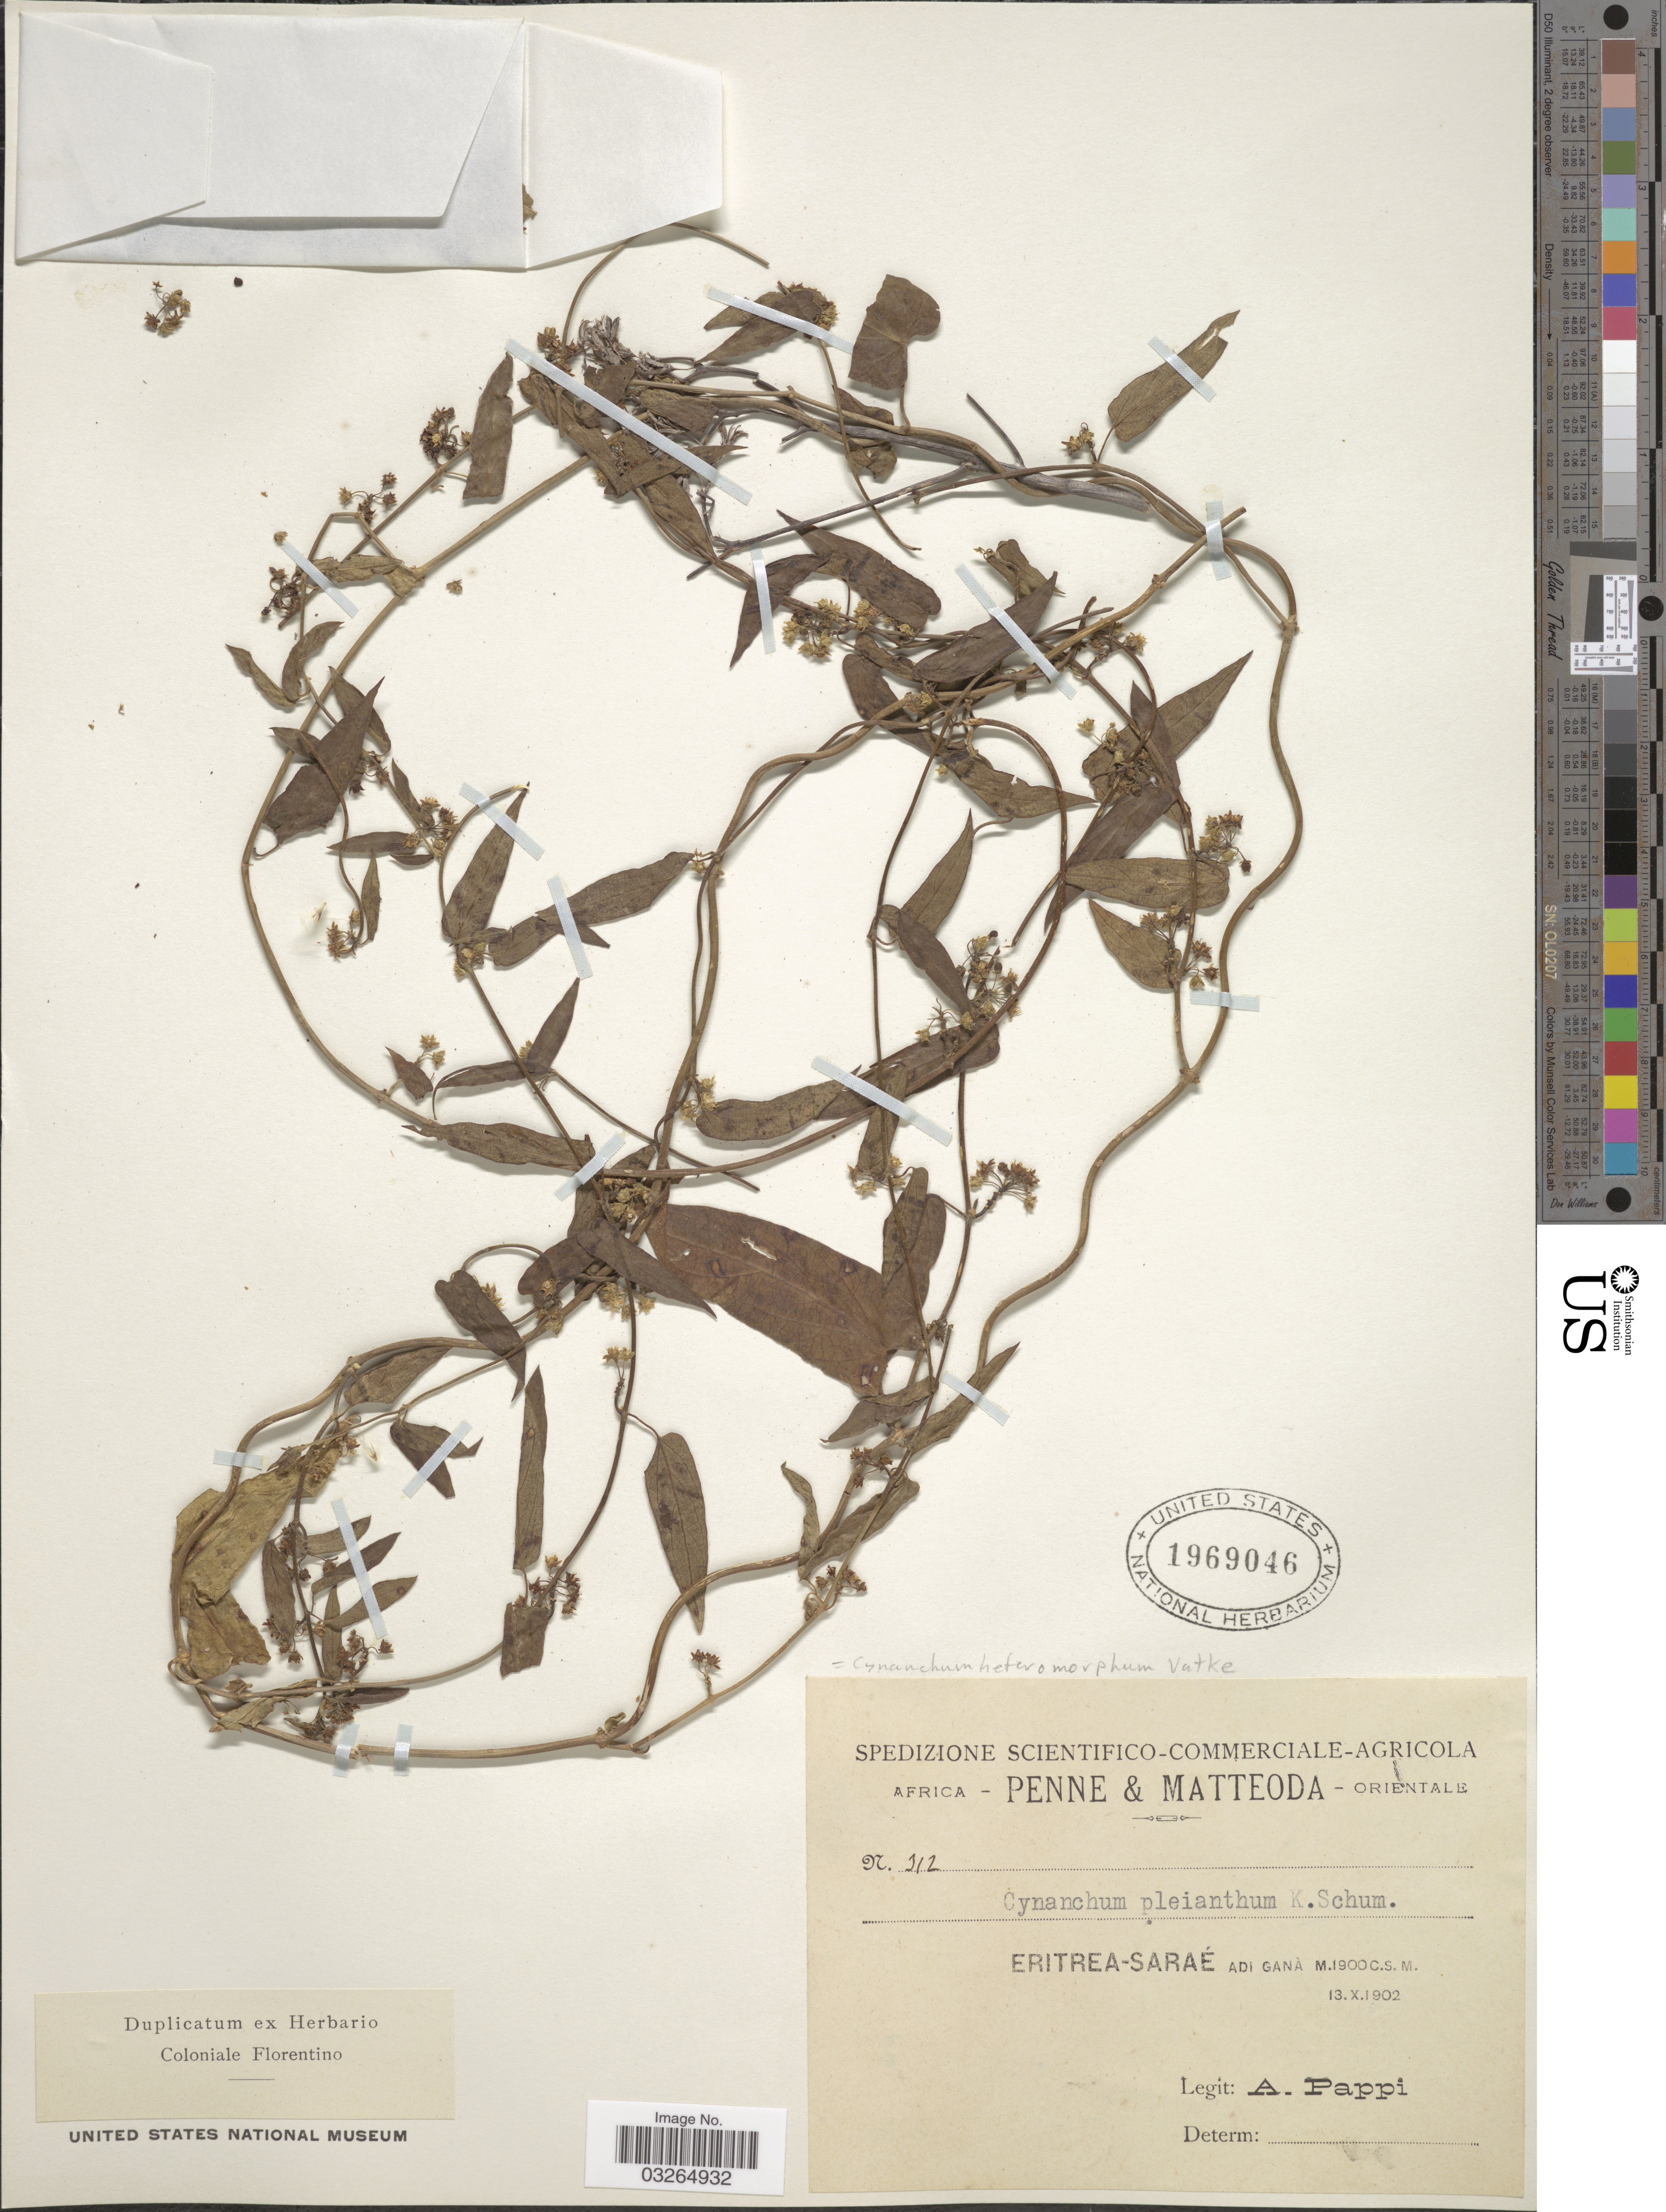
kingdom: Plantae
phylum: Tracheophyta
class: Magnoliopsida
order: Gentianales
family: Apocynaceae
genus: Cynanchum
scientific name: Cynanchum heteromorphum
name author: Vatke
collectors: A. Pappi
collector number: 312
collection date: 1902-10-13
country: Eritrea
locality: Eritrea-Saraé Adi Ganà.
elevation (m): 1900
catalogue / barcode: US 1969046